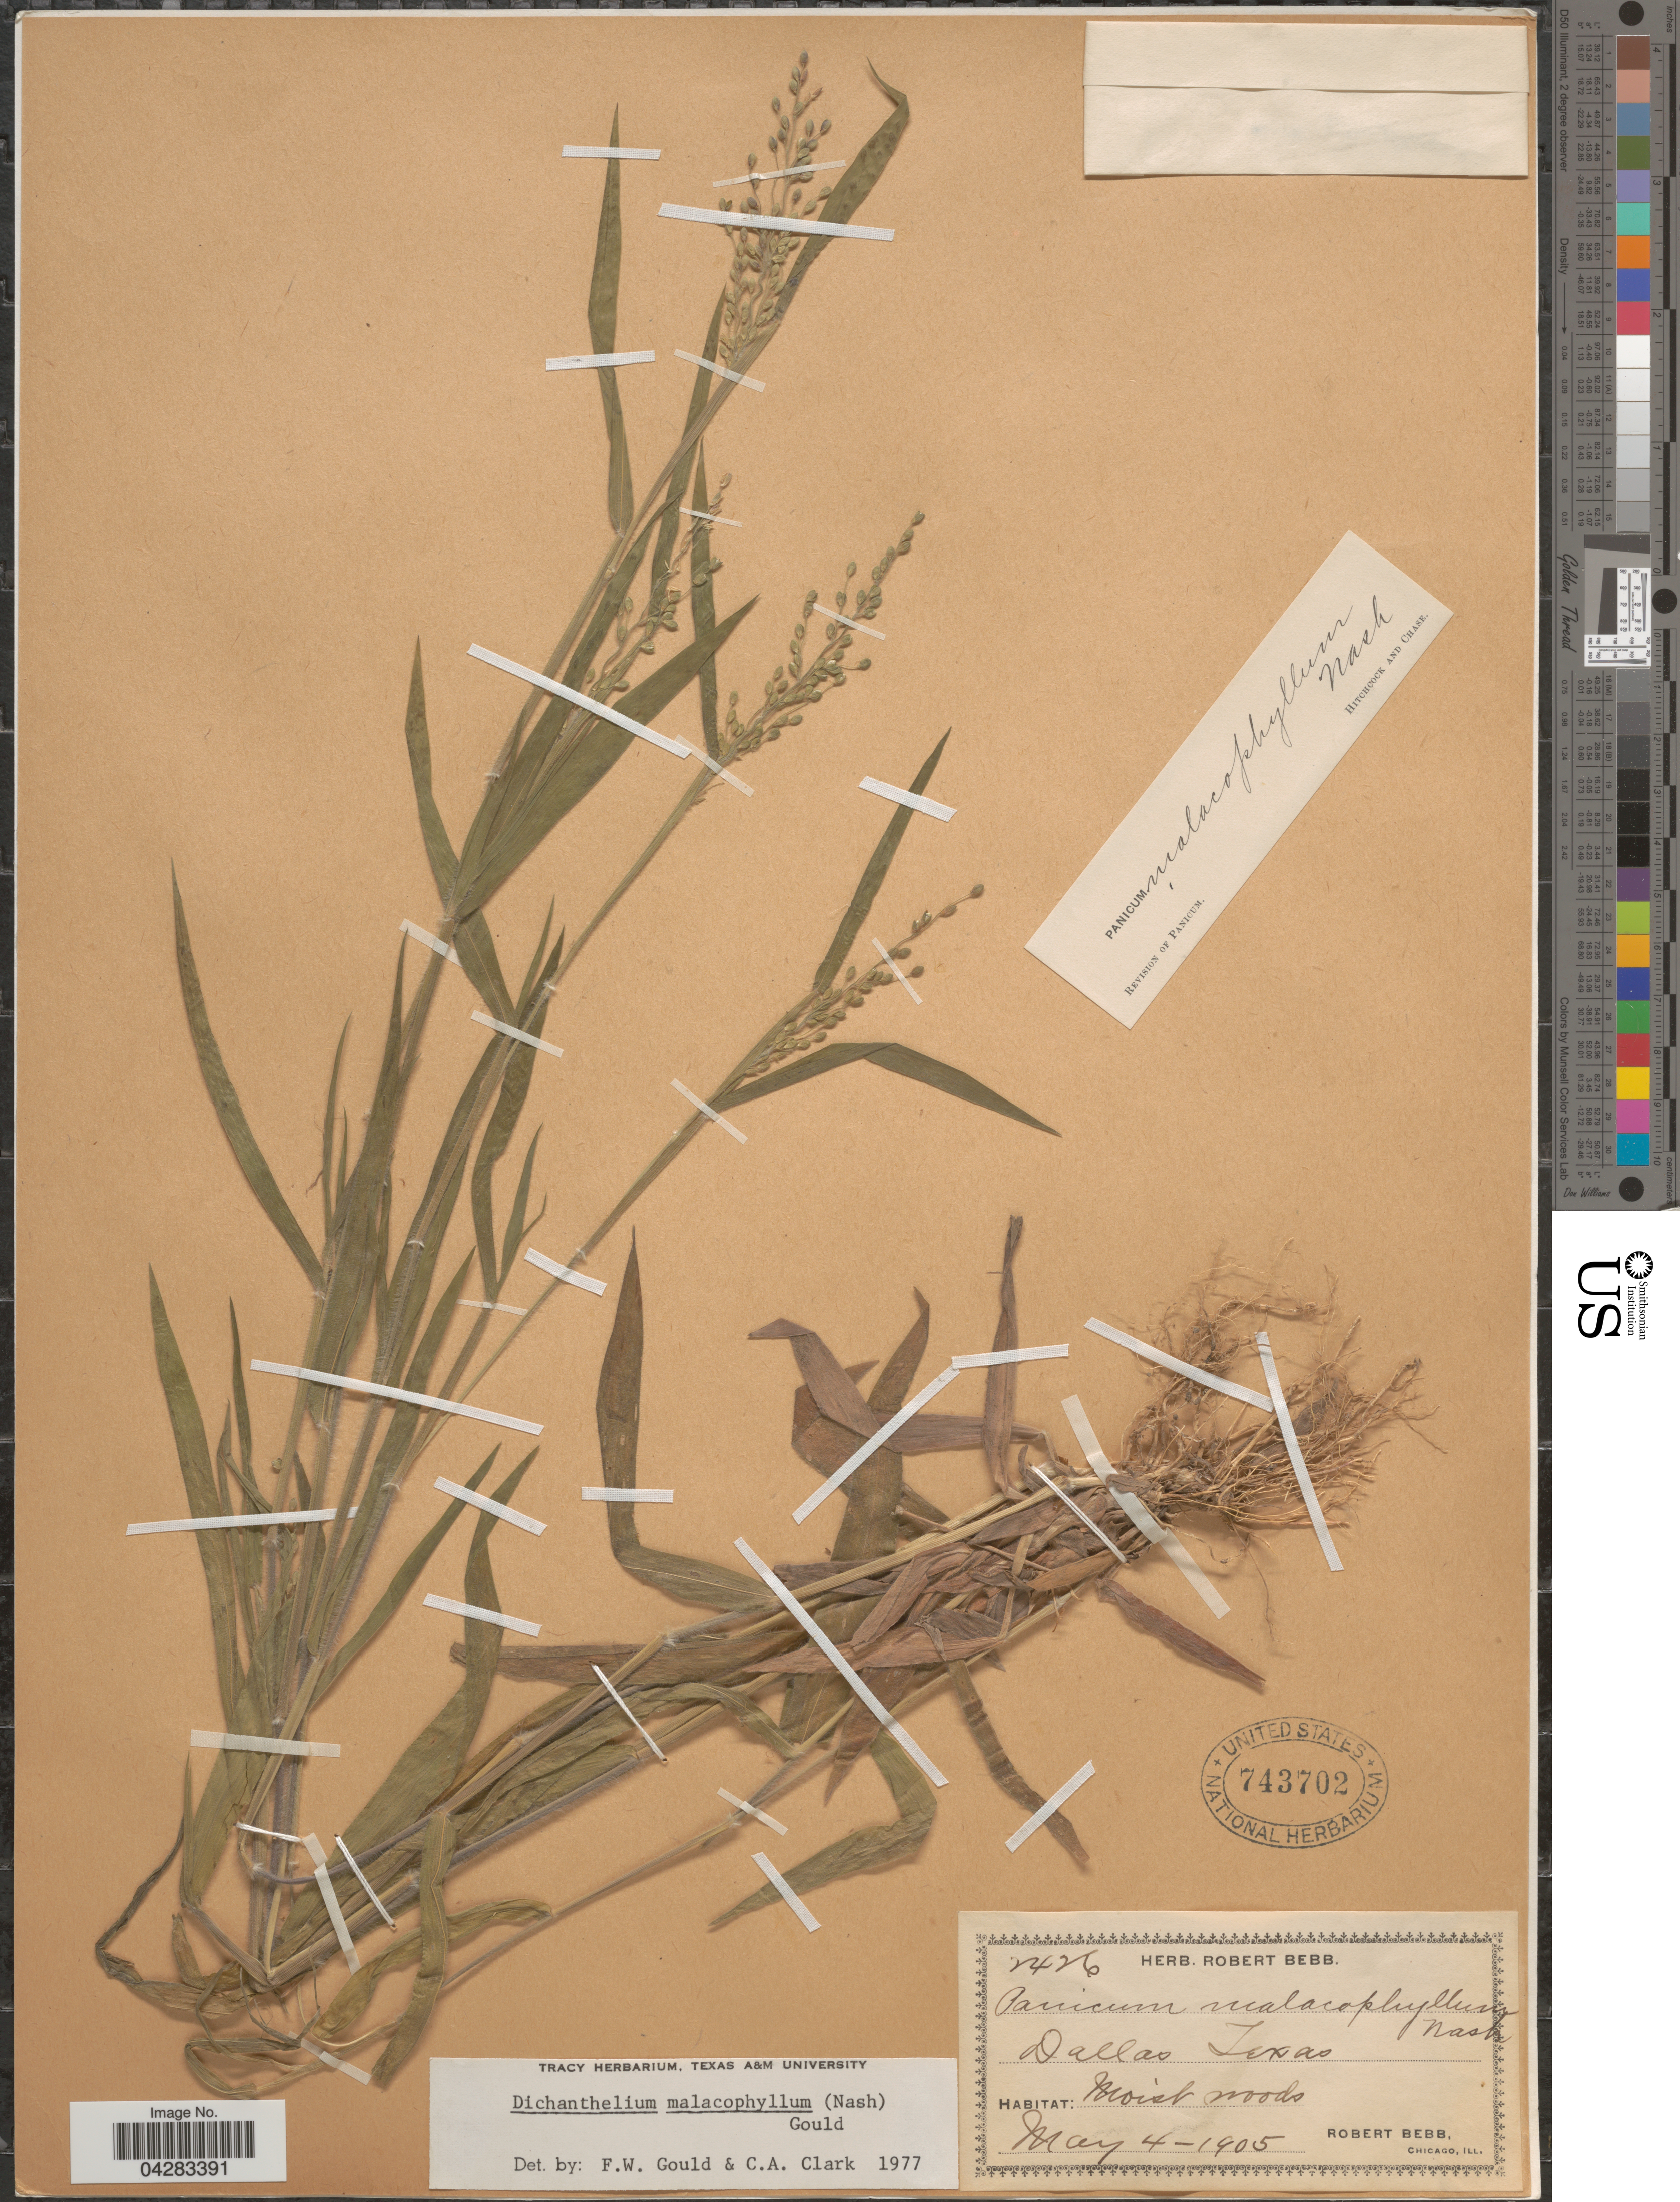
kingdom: Plantae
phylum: Tracheophyta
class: Liliopsida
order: Poales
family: Poaceae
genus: Dichanthelium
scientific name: Dichanthelium malacophyllum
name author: (Nash) Gould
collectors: R. Bebb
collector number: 2426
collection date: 1905-05-04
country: United States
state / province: Texas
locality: Dallas.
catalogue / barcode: US 743702